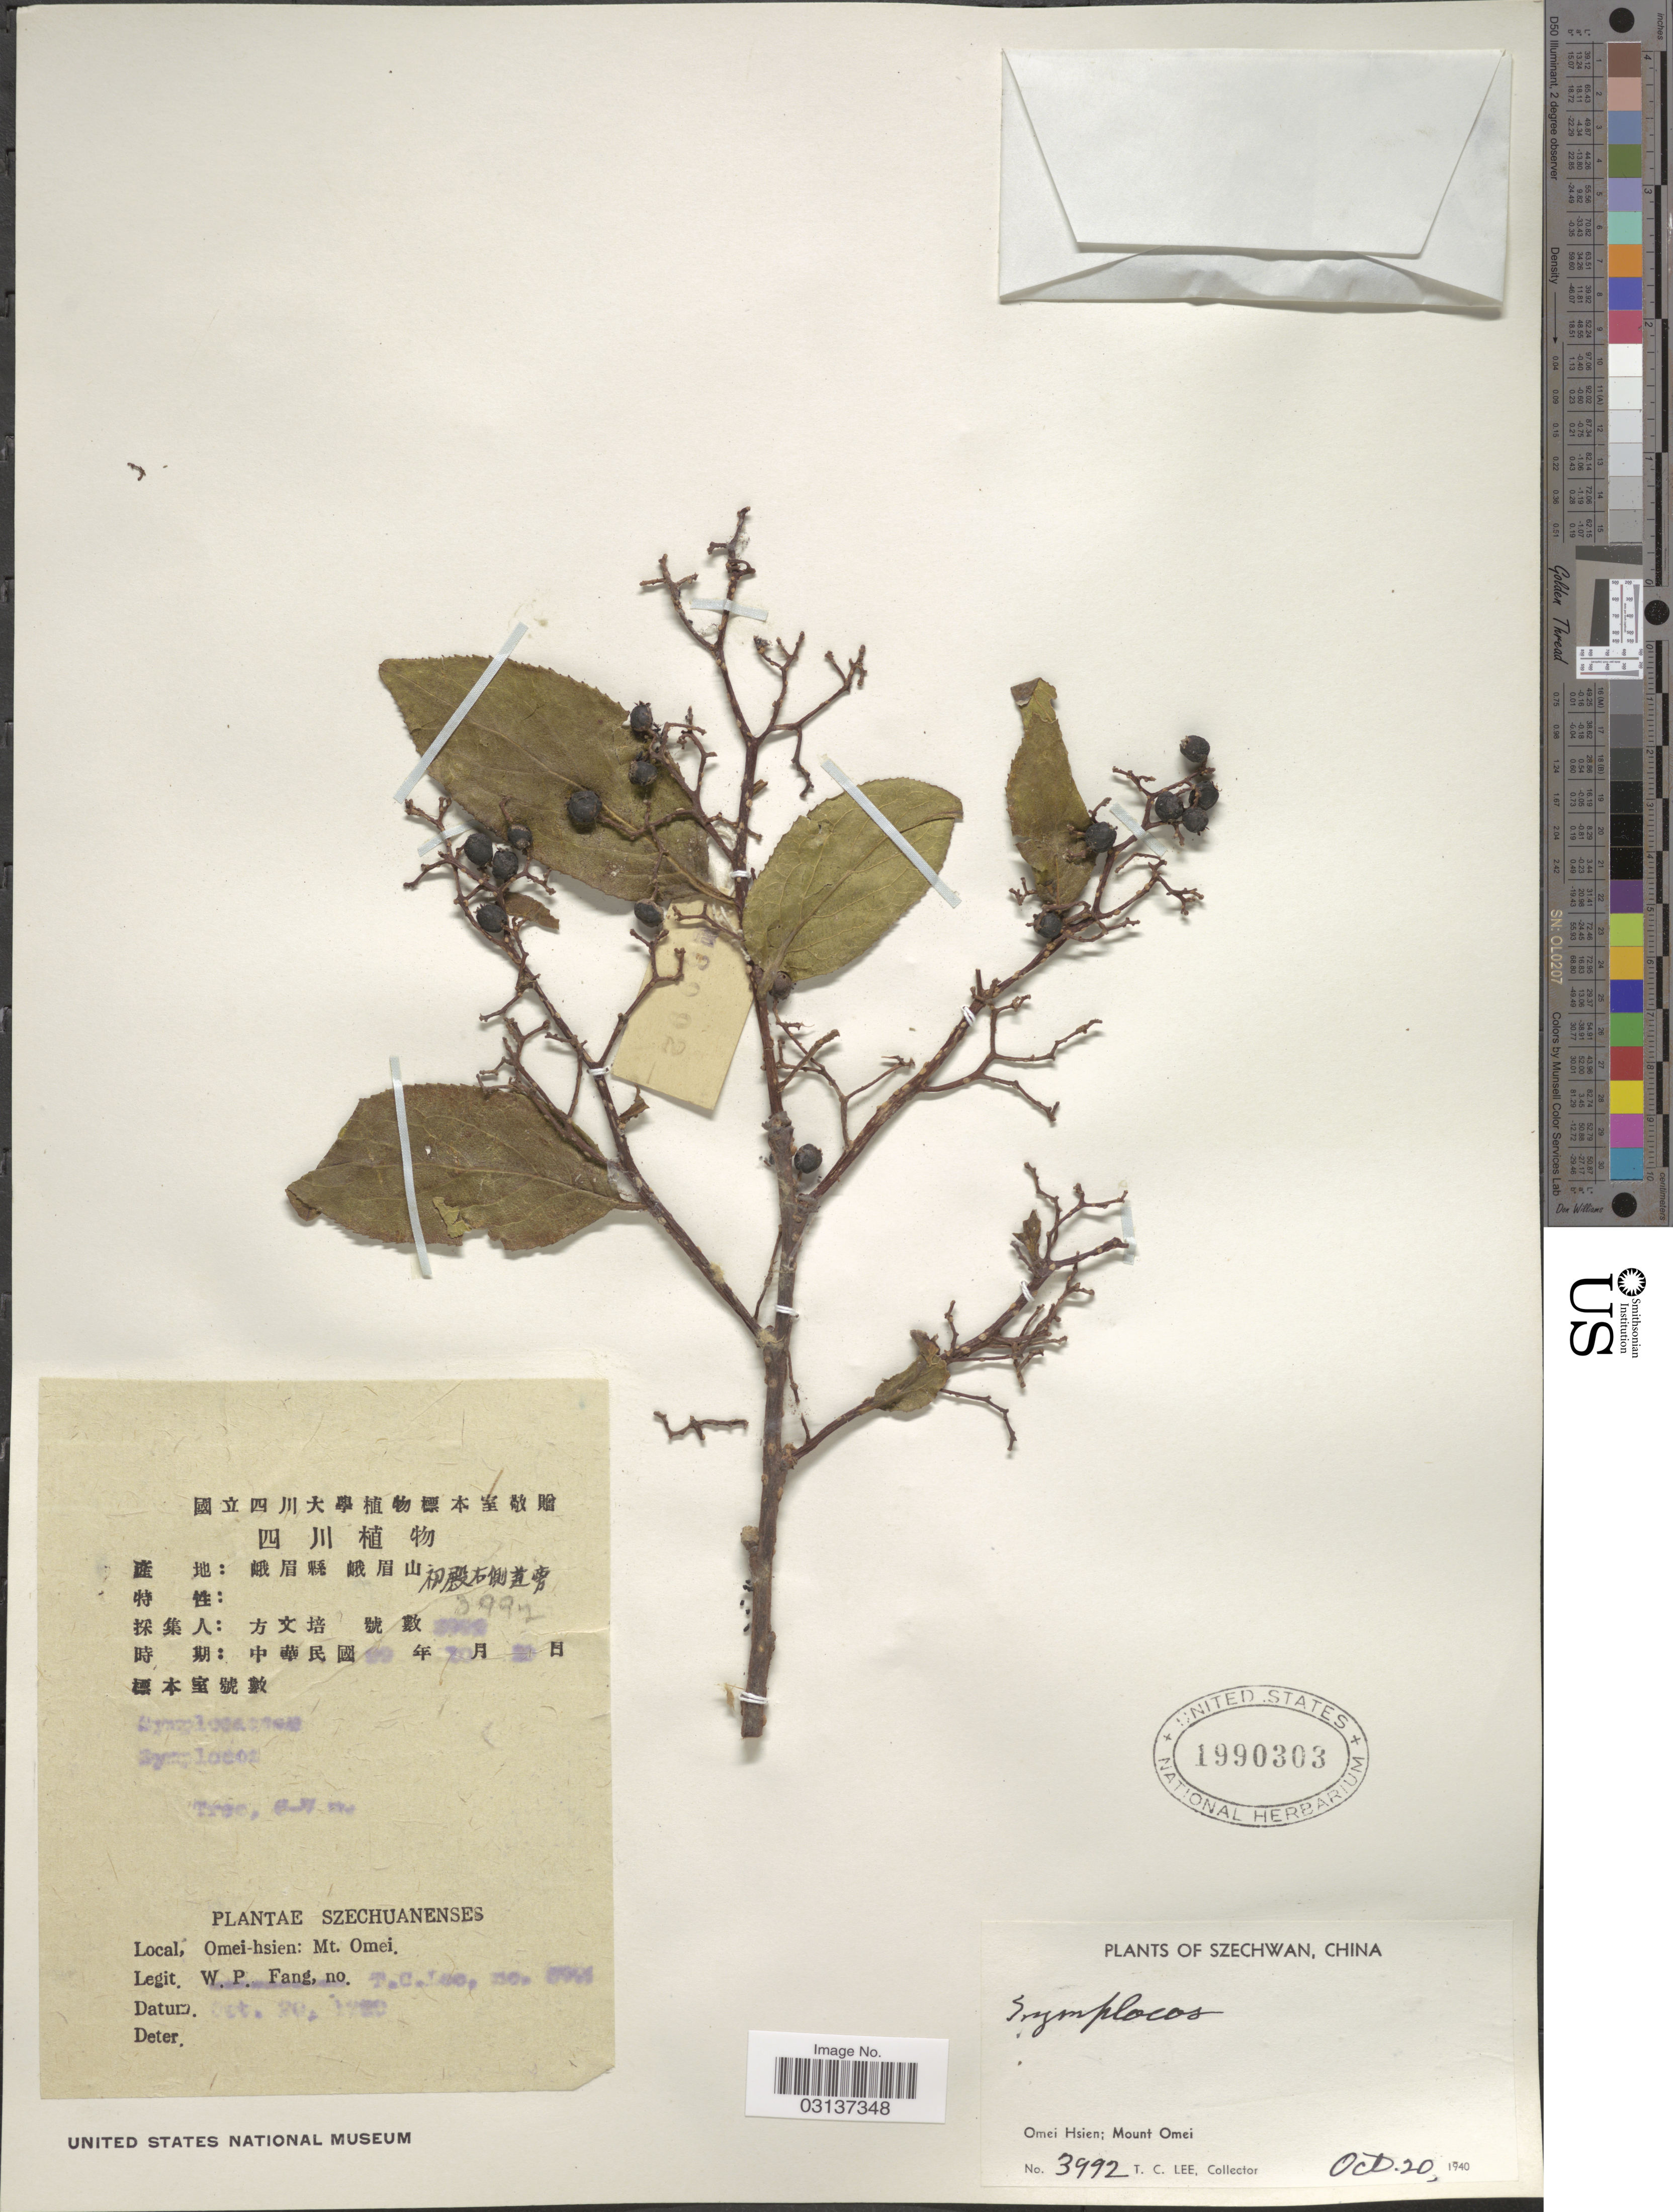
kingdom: Plantae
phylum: Tracheophyta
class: Magnoliopsida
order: Ericales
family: Symplocaceae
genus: Symplocos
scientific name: Symplocos sp.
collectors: T. Lee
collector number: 3992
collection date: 1940-10-20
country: China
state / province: Sichuan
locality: Szechwan. Omei Hsien; Mount Omei.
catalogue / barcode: US 1990303